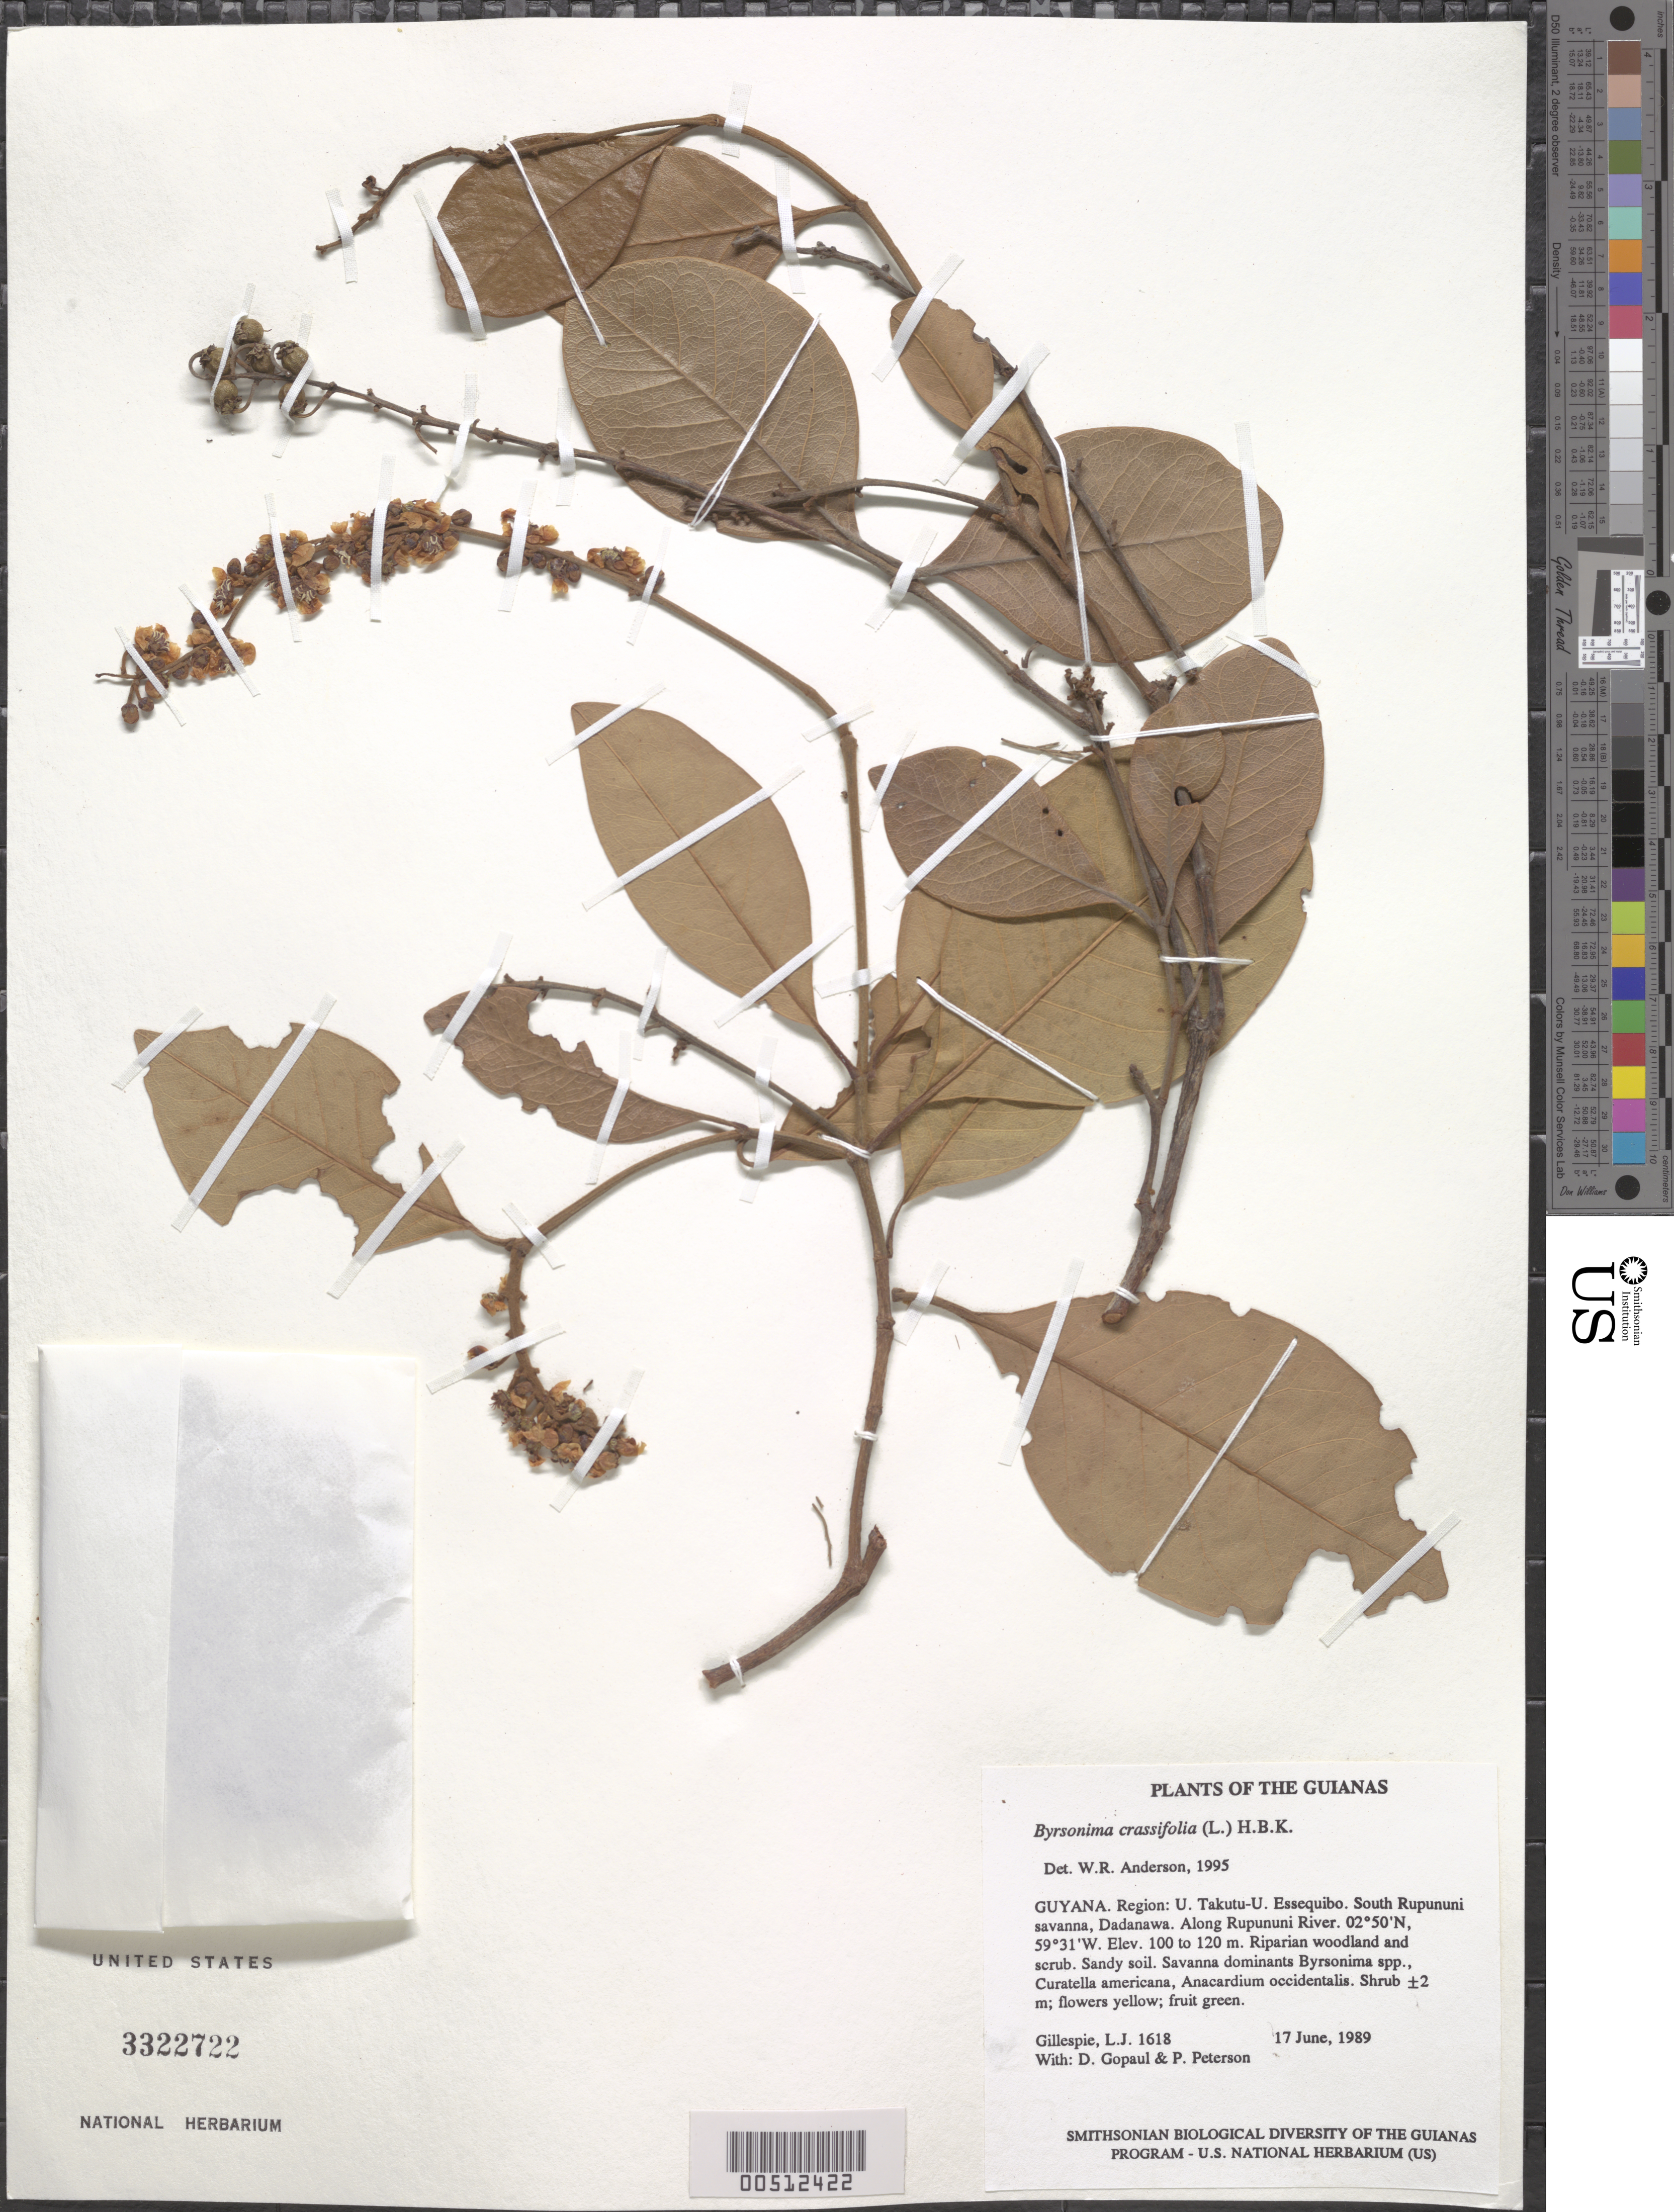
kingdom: Plantae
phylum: Tracheophyta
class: Magnoliopsida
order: Malpighiales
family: Malpighiaceae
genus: Byrsonima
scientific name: Byrsonima crassifolia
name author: (L.) Kunth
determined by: Anderson, W. R., (MICH), University of Michigan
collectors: L. J. Gillespie, D. Gopaul & P. M. Peterson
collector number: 1618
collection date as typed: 17 June 1989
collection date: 1989-06-17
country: Guyana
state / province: U. Takutu-U. Essequibo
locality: South Rupununi savanna, Dadanawa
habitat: Riparian woodland and scrub along Rupununi River. Sandy soil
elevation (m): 100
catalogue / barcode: US 3322722